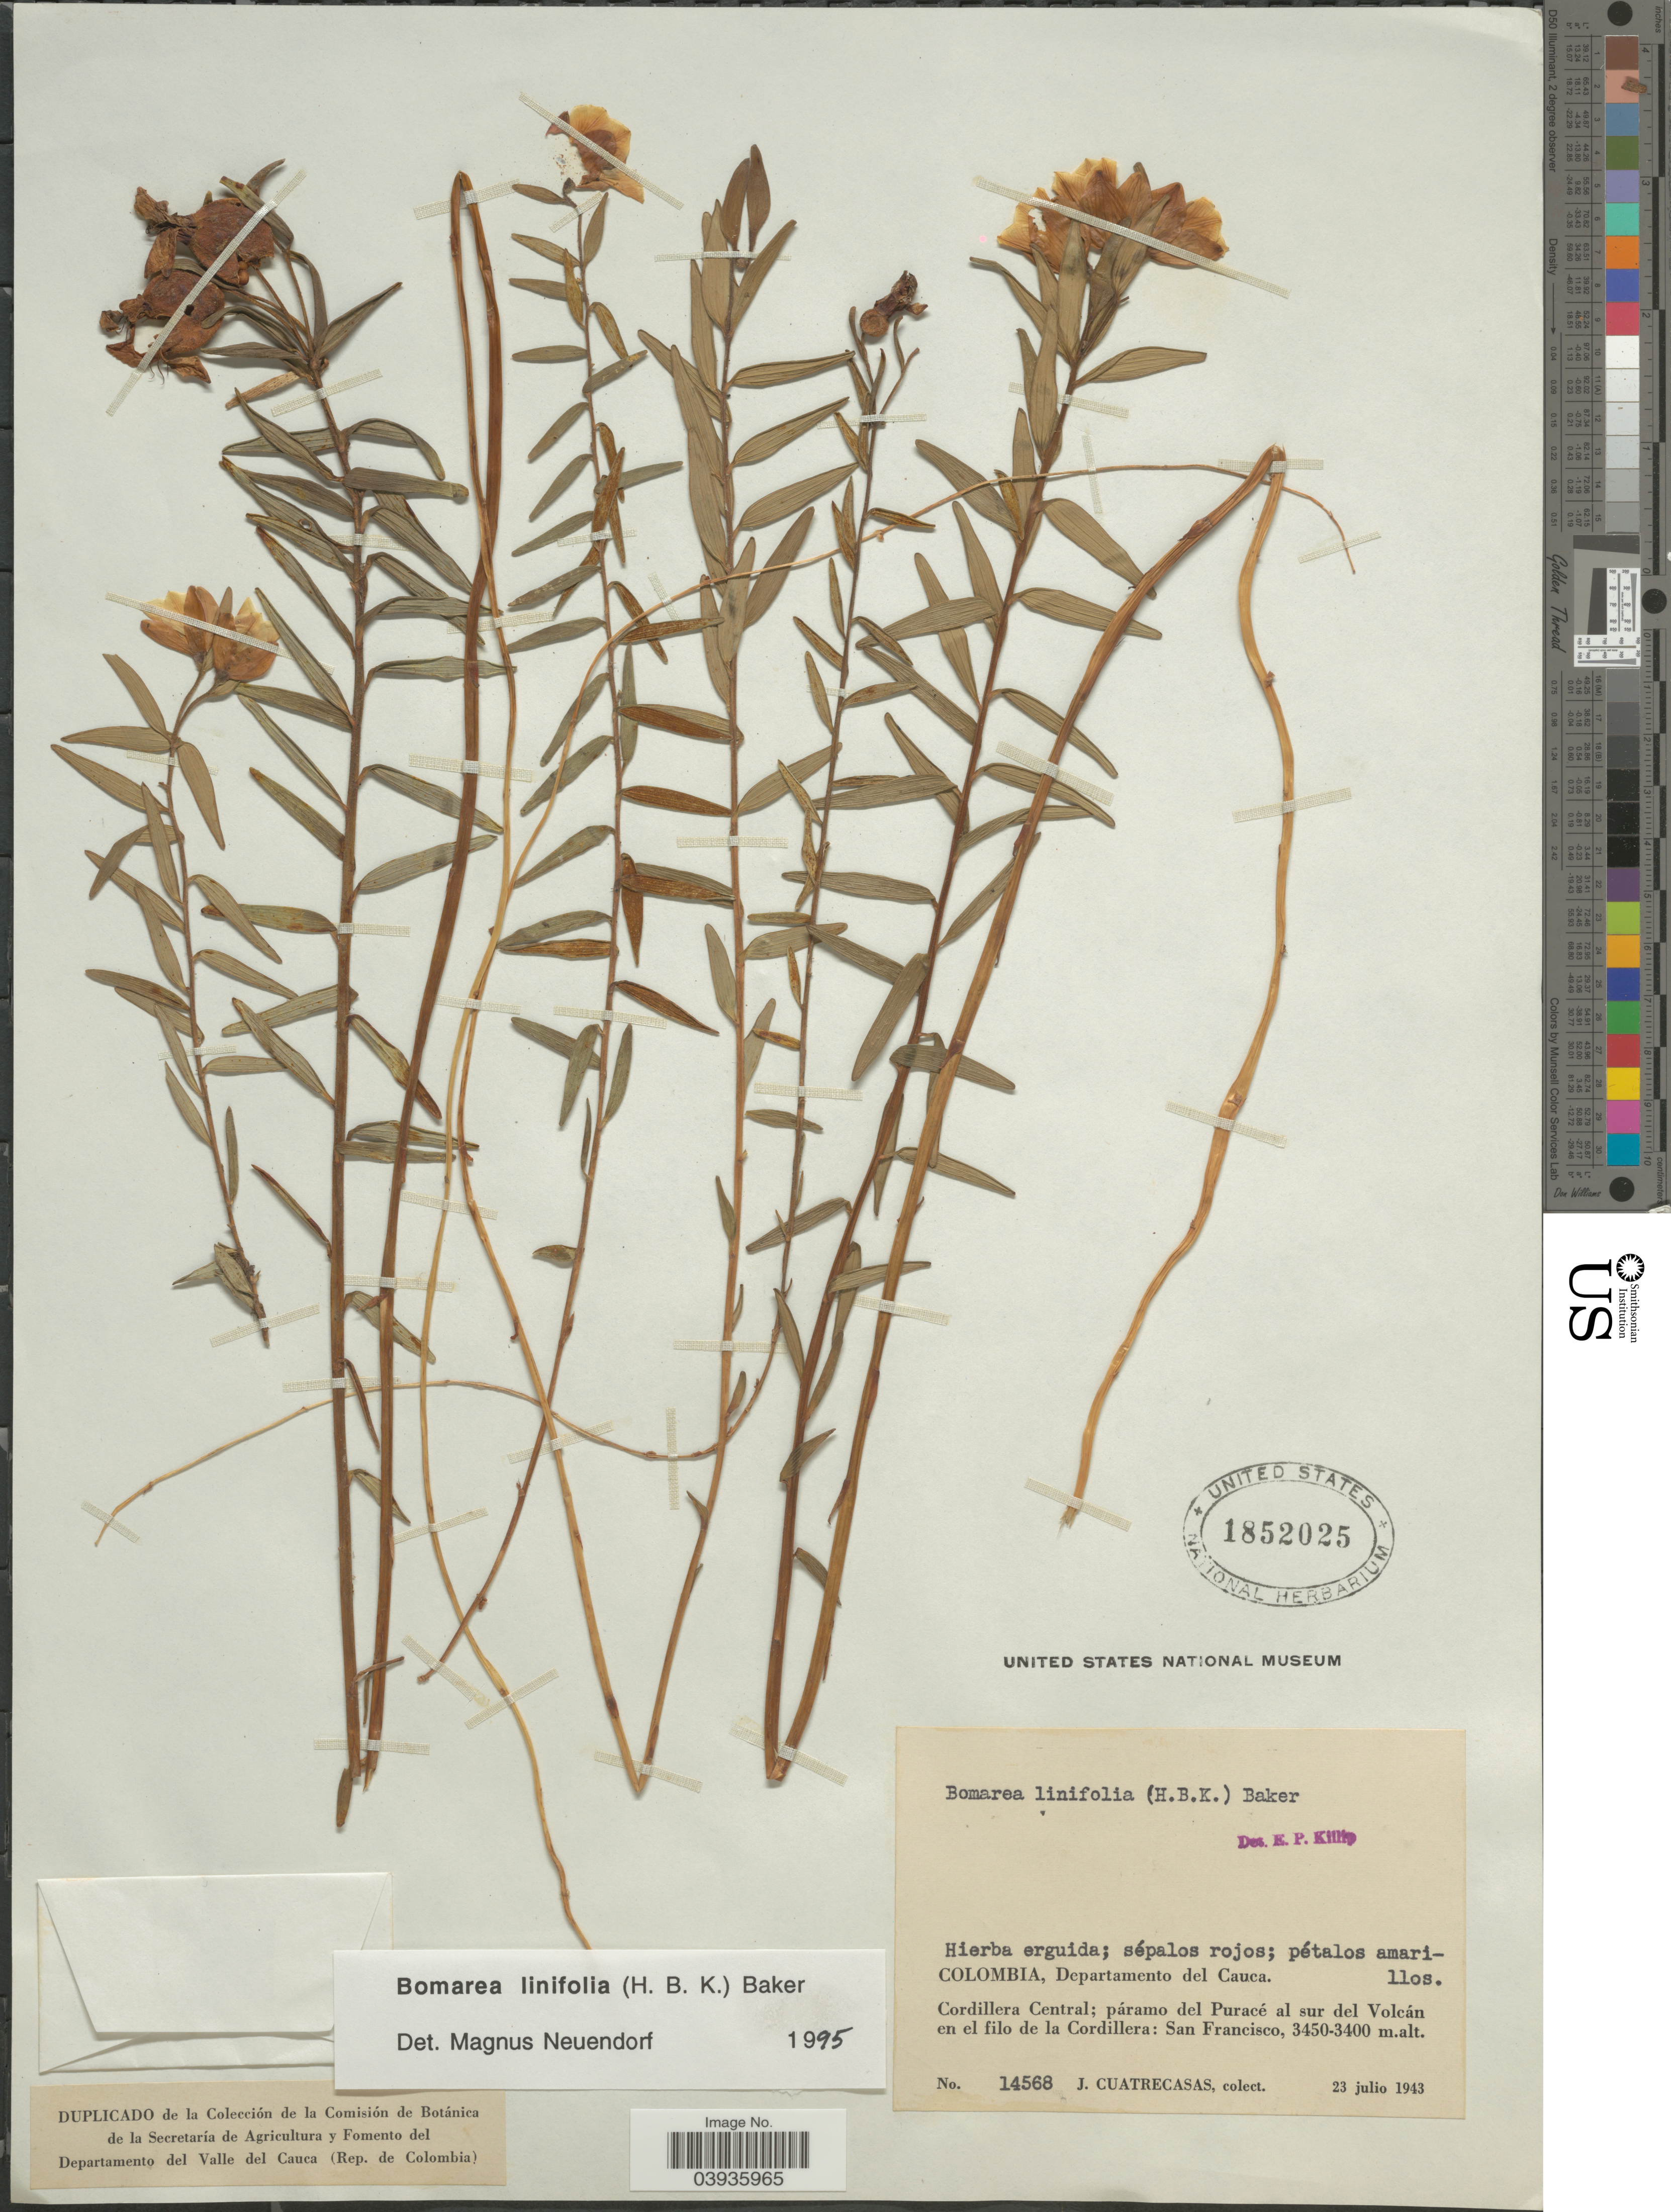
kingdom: Plantae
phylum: Tracheophyta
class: Liliopsida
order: Liliales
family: Alstroemeriaceae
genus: Bomarea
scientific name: Bomarea linifolia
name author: (Kunth) Baker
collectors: J. Cuatrecasas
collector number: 14568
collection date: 1943-07-23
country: Colombia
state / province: Cauca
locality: Departamento del Cauca. Cordillera Central; páramo del Puracé al sur del Volcán en el filo de la Cordillera: San Francisco.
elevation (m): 3400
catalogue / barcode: US 1852025